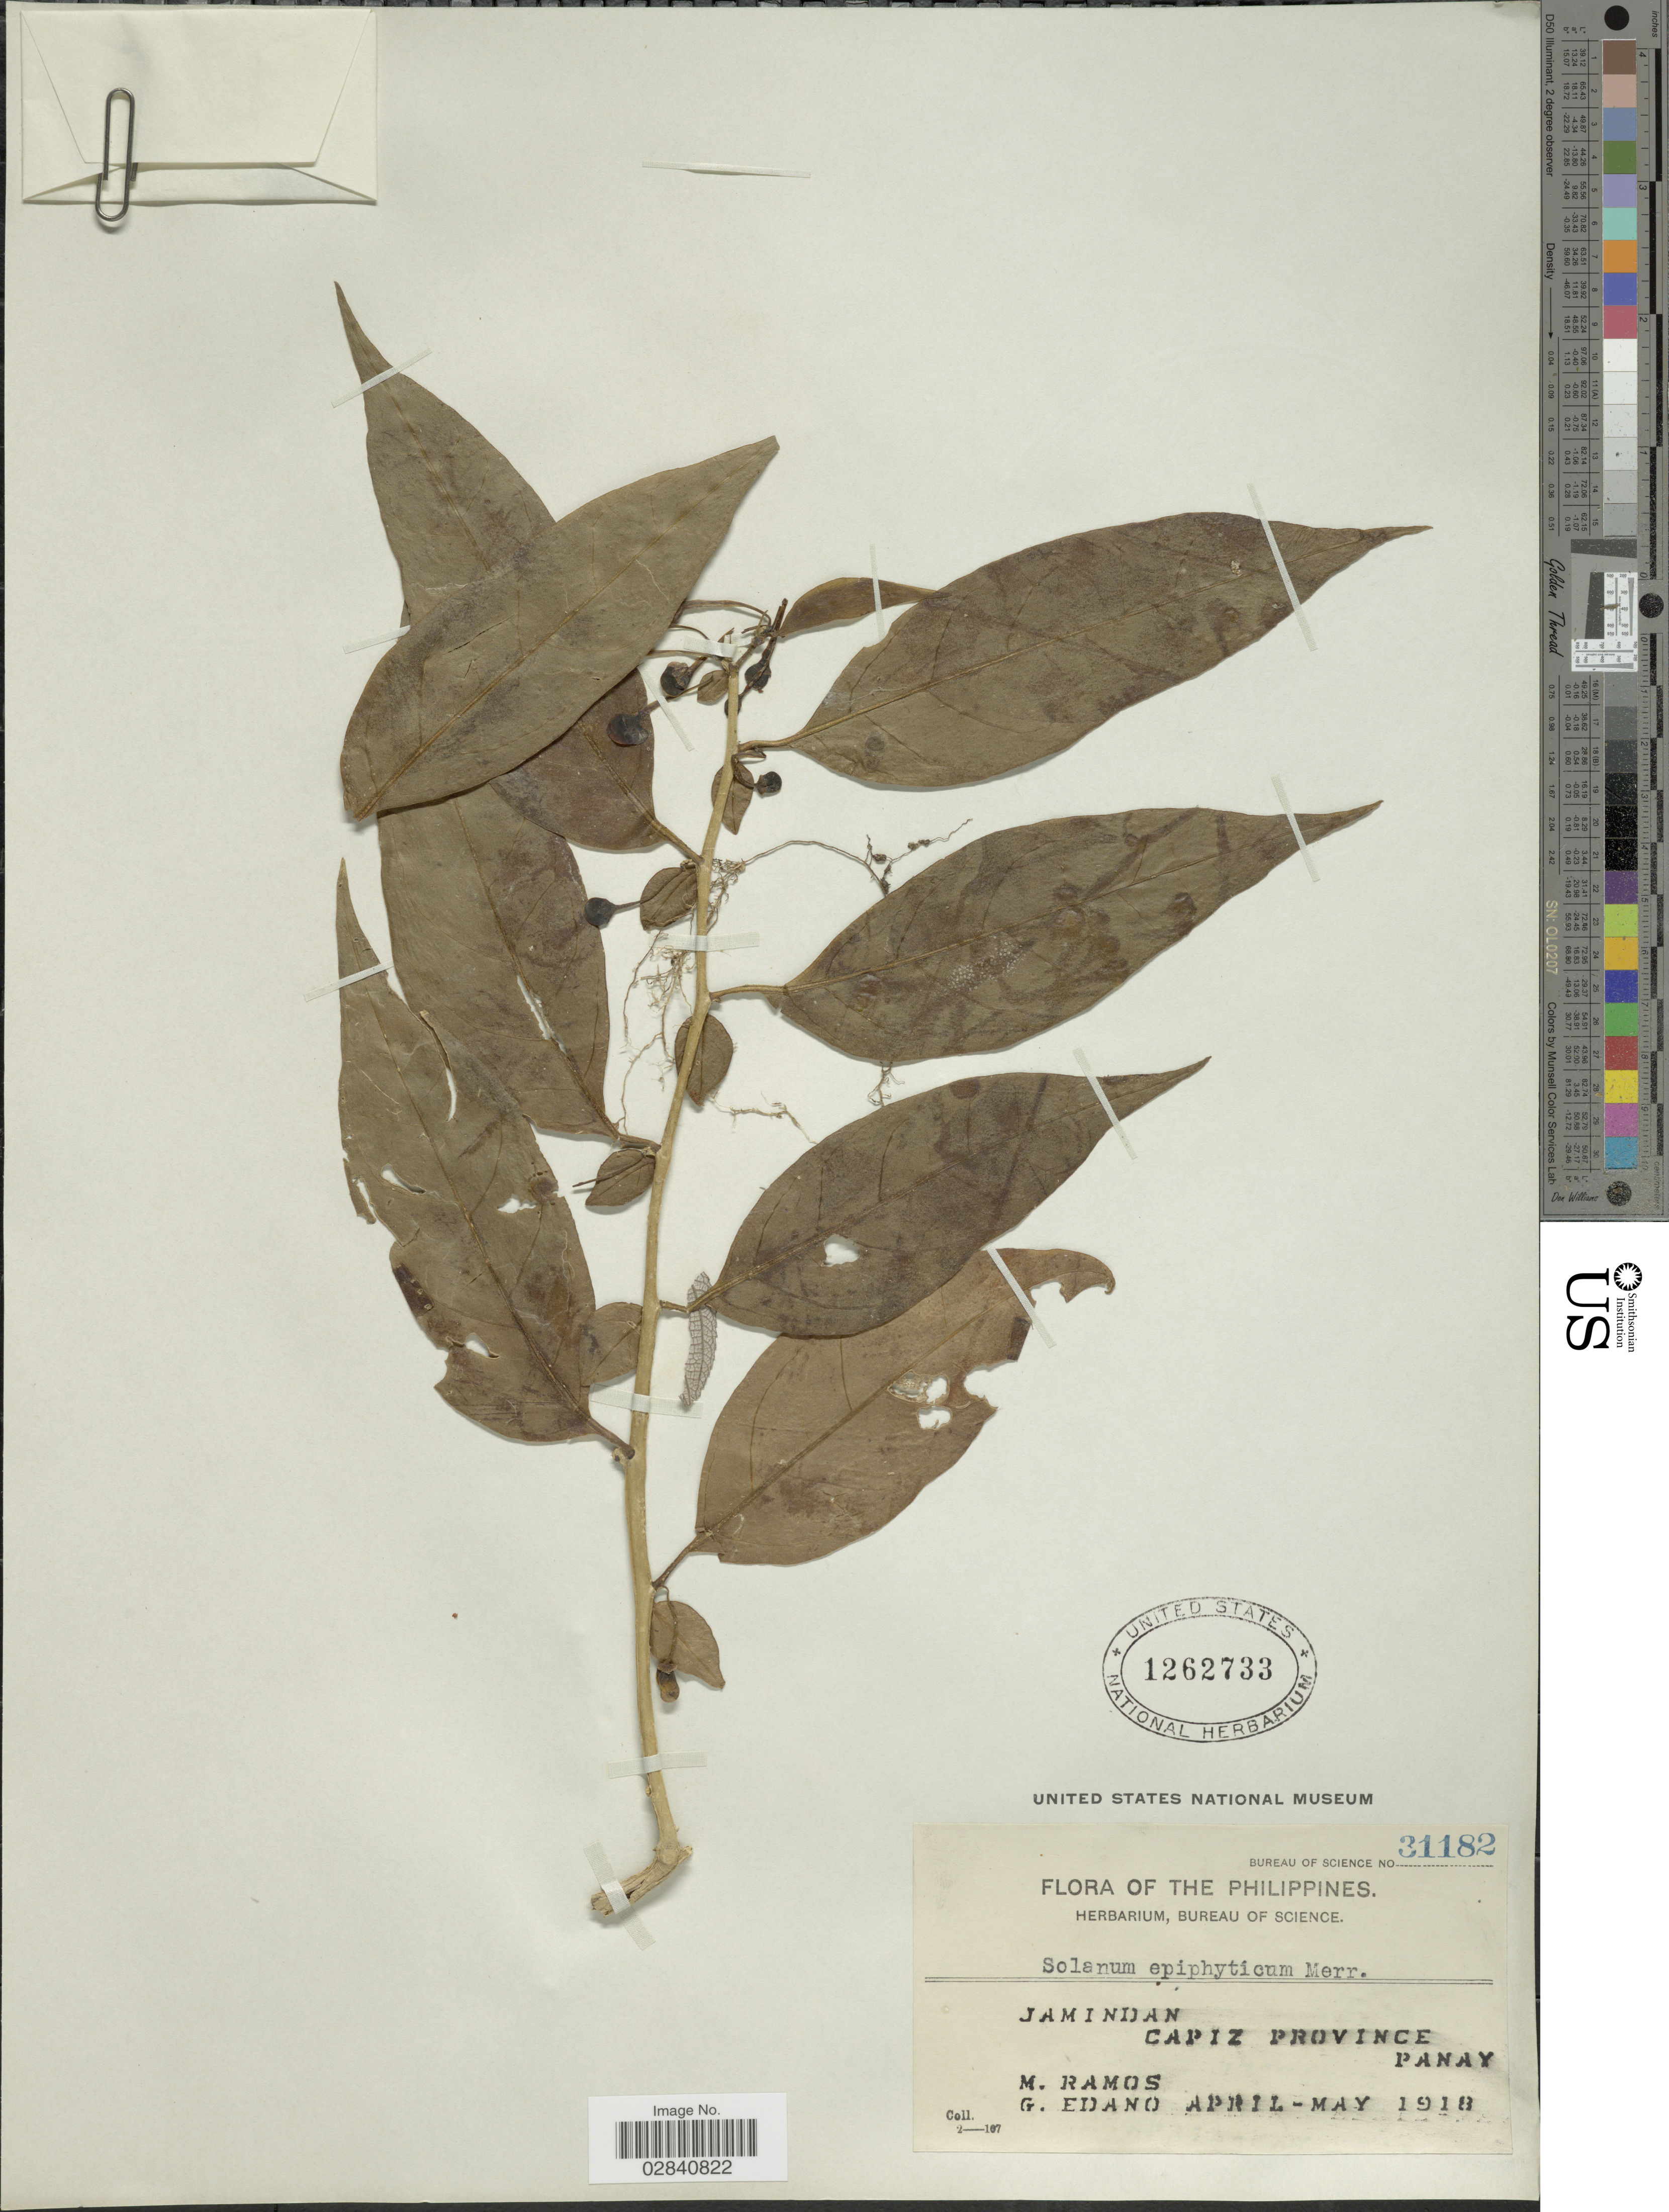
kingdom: Plantae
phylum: Tracheophyta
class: Magnoliopsida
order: Solanales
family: Solanaceae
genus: Lycianthes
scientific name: Lycianthes parasitica subsp. epiphytica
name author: (Merr.) Bitter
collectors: M. Ramos & G. Edaño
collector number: Bureau of Science 31182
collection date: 1918-04/1918-05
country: Philippines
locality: Jamindan, Capiz Province, Panay.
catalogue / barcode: US 1262733